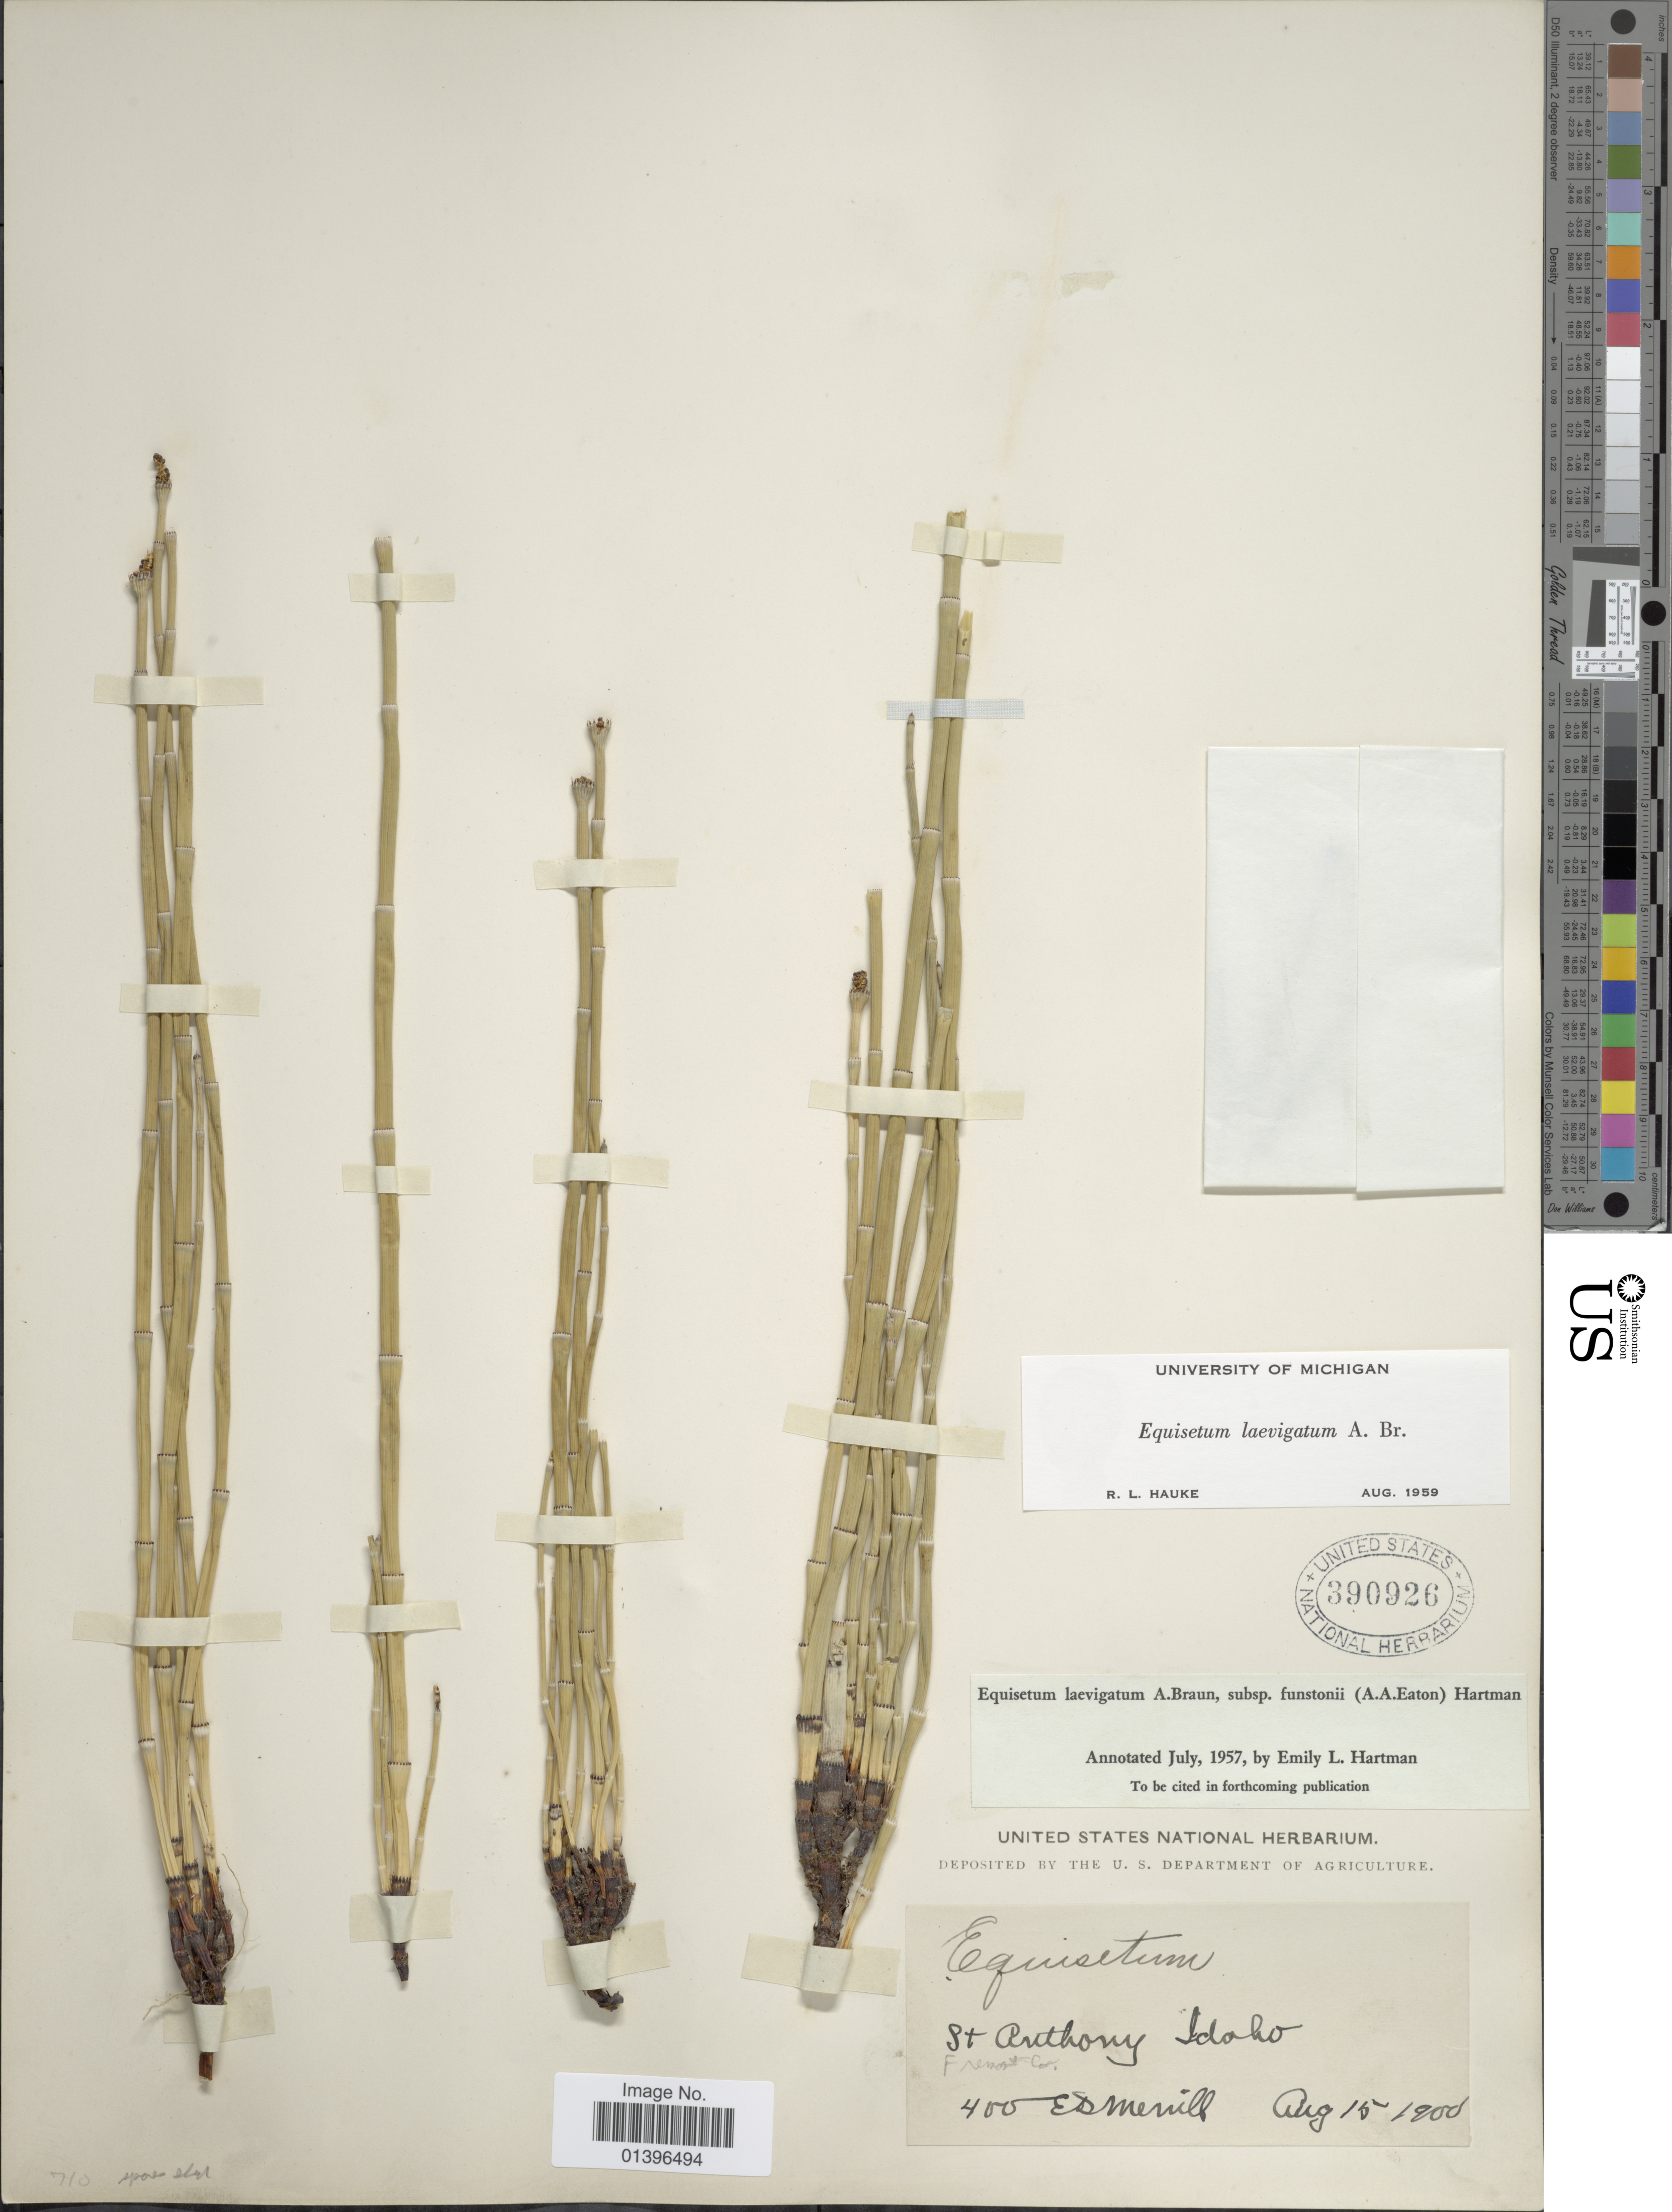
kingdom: Plantae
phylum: Tracheophyta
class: Polypodiopsida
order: Equisetales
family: Equisetaceae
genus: Equisetum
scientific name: Equisetum laevigatum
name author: A. Braun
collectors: E. D. Merrill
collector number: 400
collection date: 1900-08-15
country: United States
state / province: Idaho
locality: St. Anthony, Fremont Co.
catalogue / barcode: US 390926